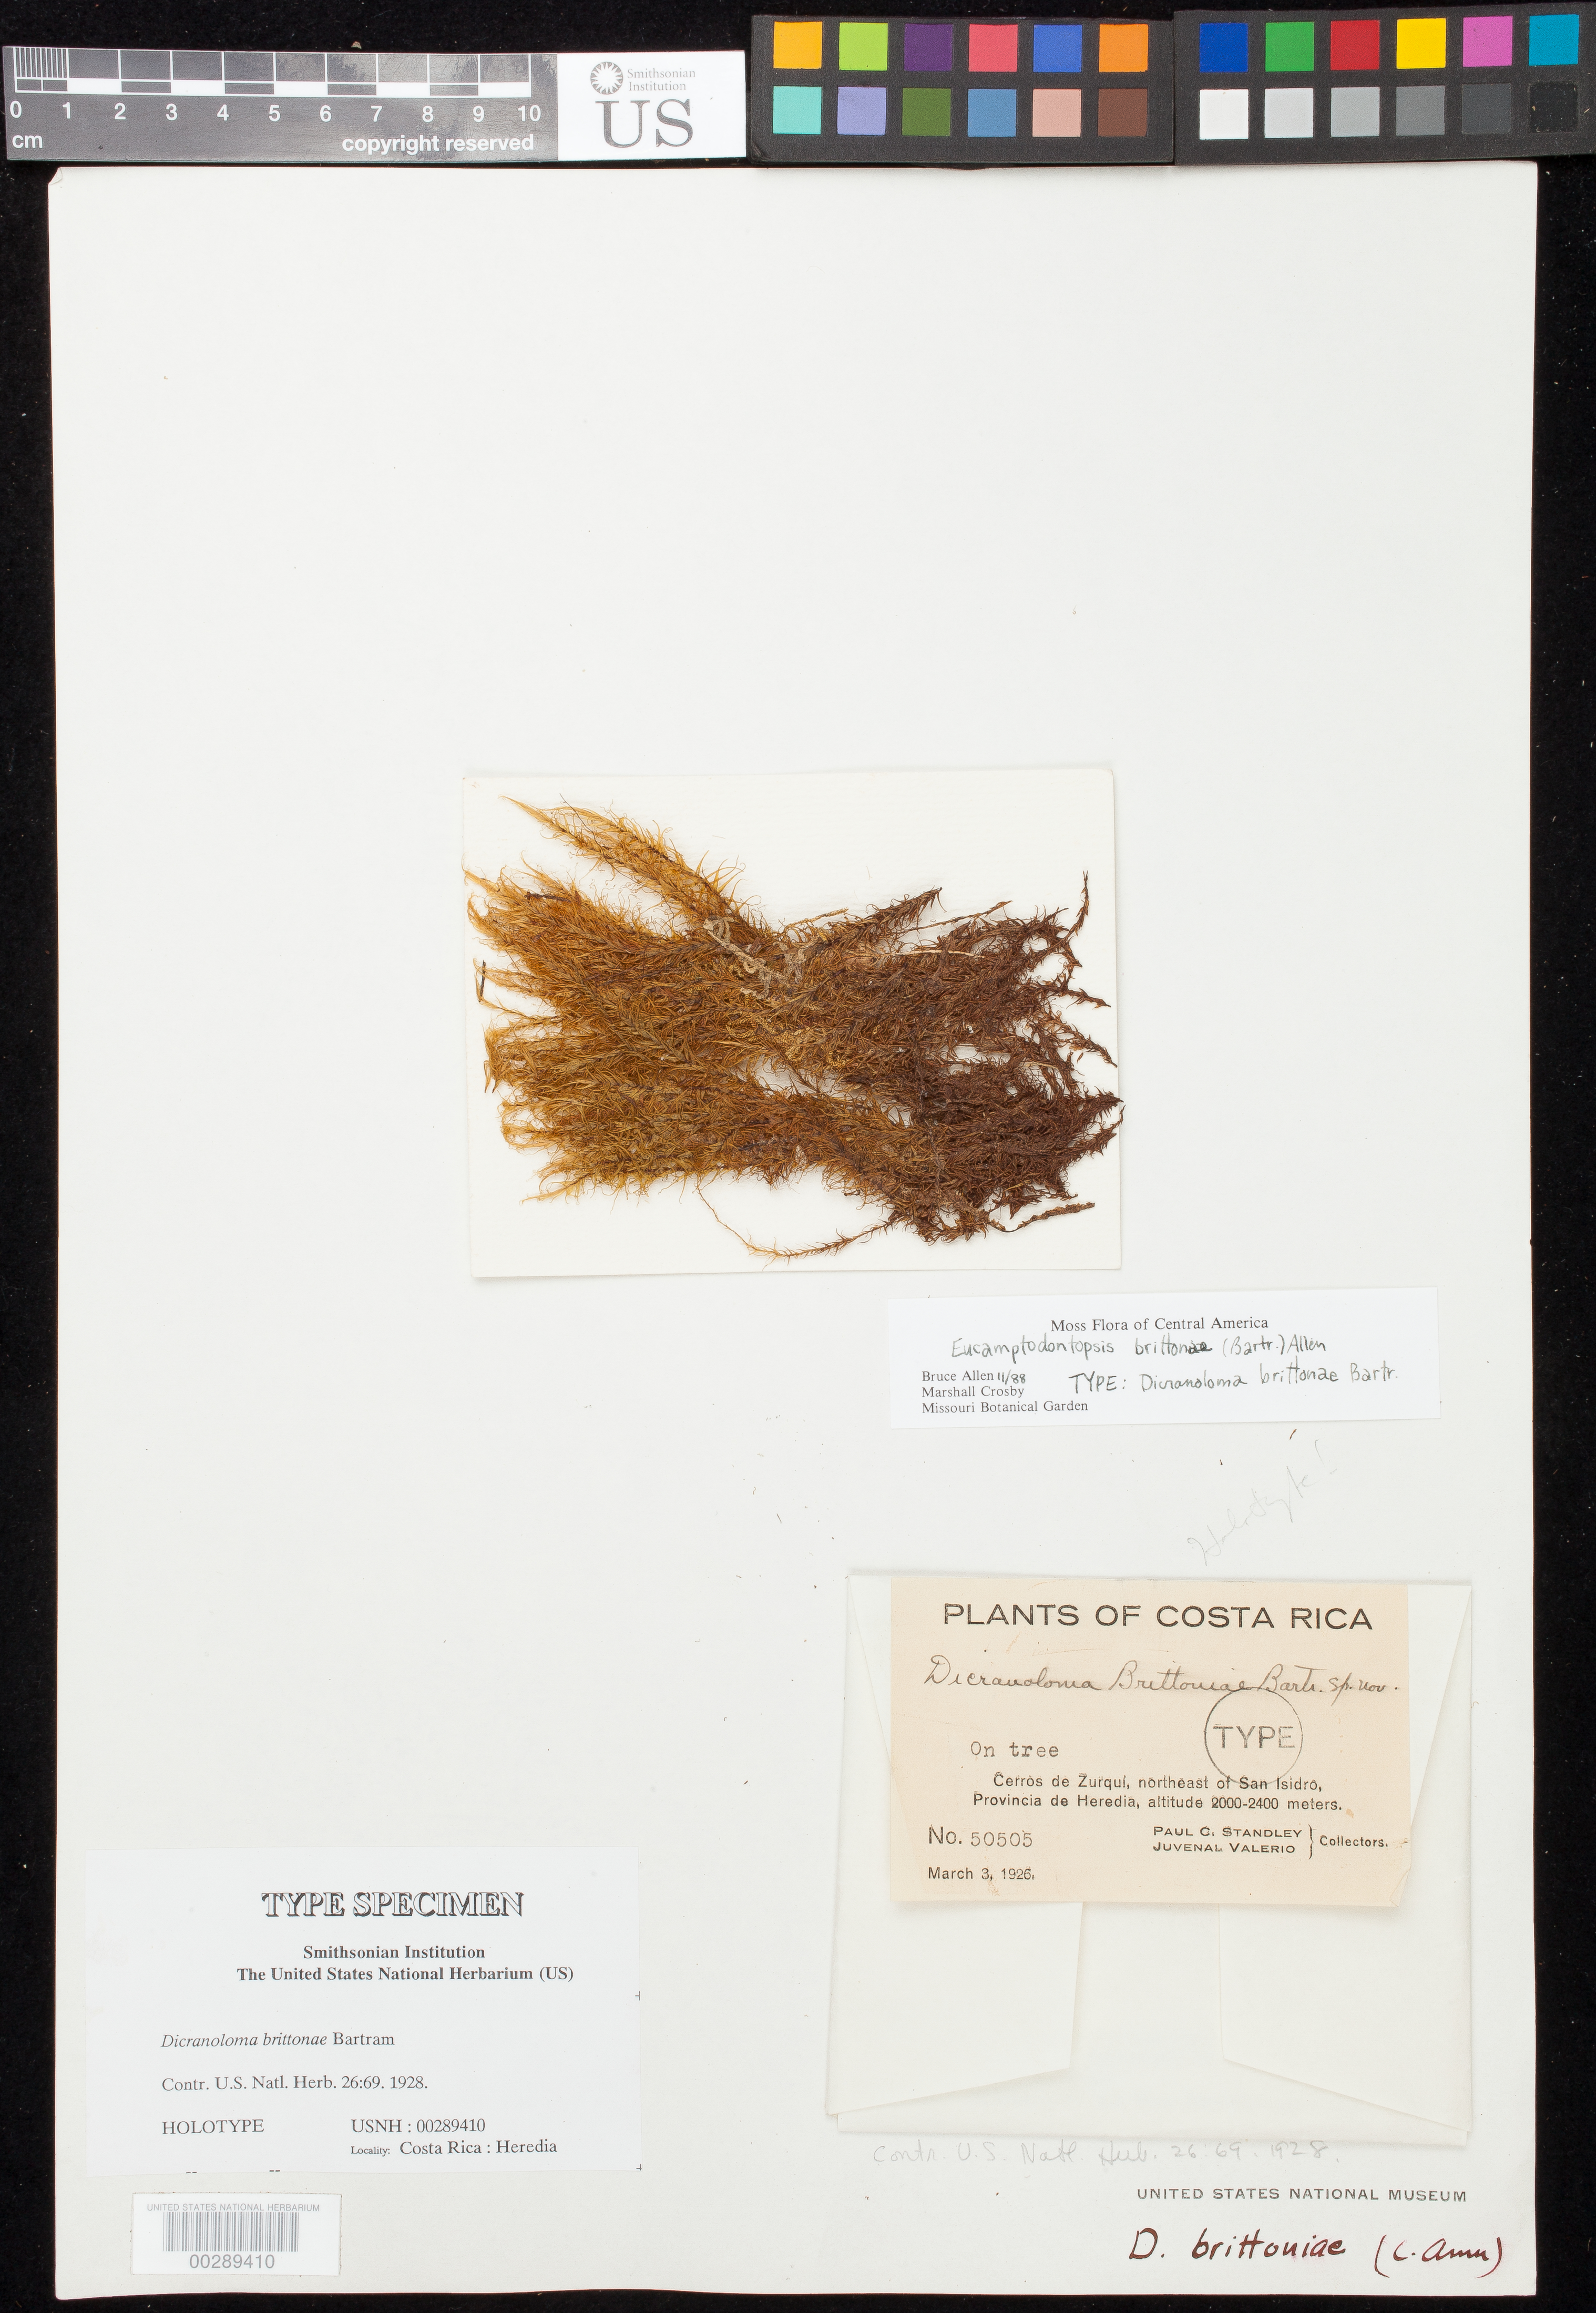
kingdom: Plantae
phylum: Bryophyta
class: Bryopsida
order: Dicranales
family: Dicranaceae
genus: Dicranoloma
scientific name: Dicranoloma brittonae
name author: E.B. Bartram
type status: Holotype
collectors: P. C. Standley & J. Valerio R.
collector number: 50505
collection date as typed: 03 Mar 1926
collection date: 1926-03-03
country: Costa Rica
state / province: Heredia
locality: Cerros de Zurqui, NE of San Isidro.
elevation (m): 2000